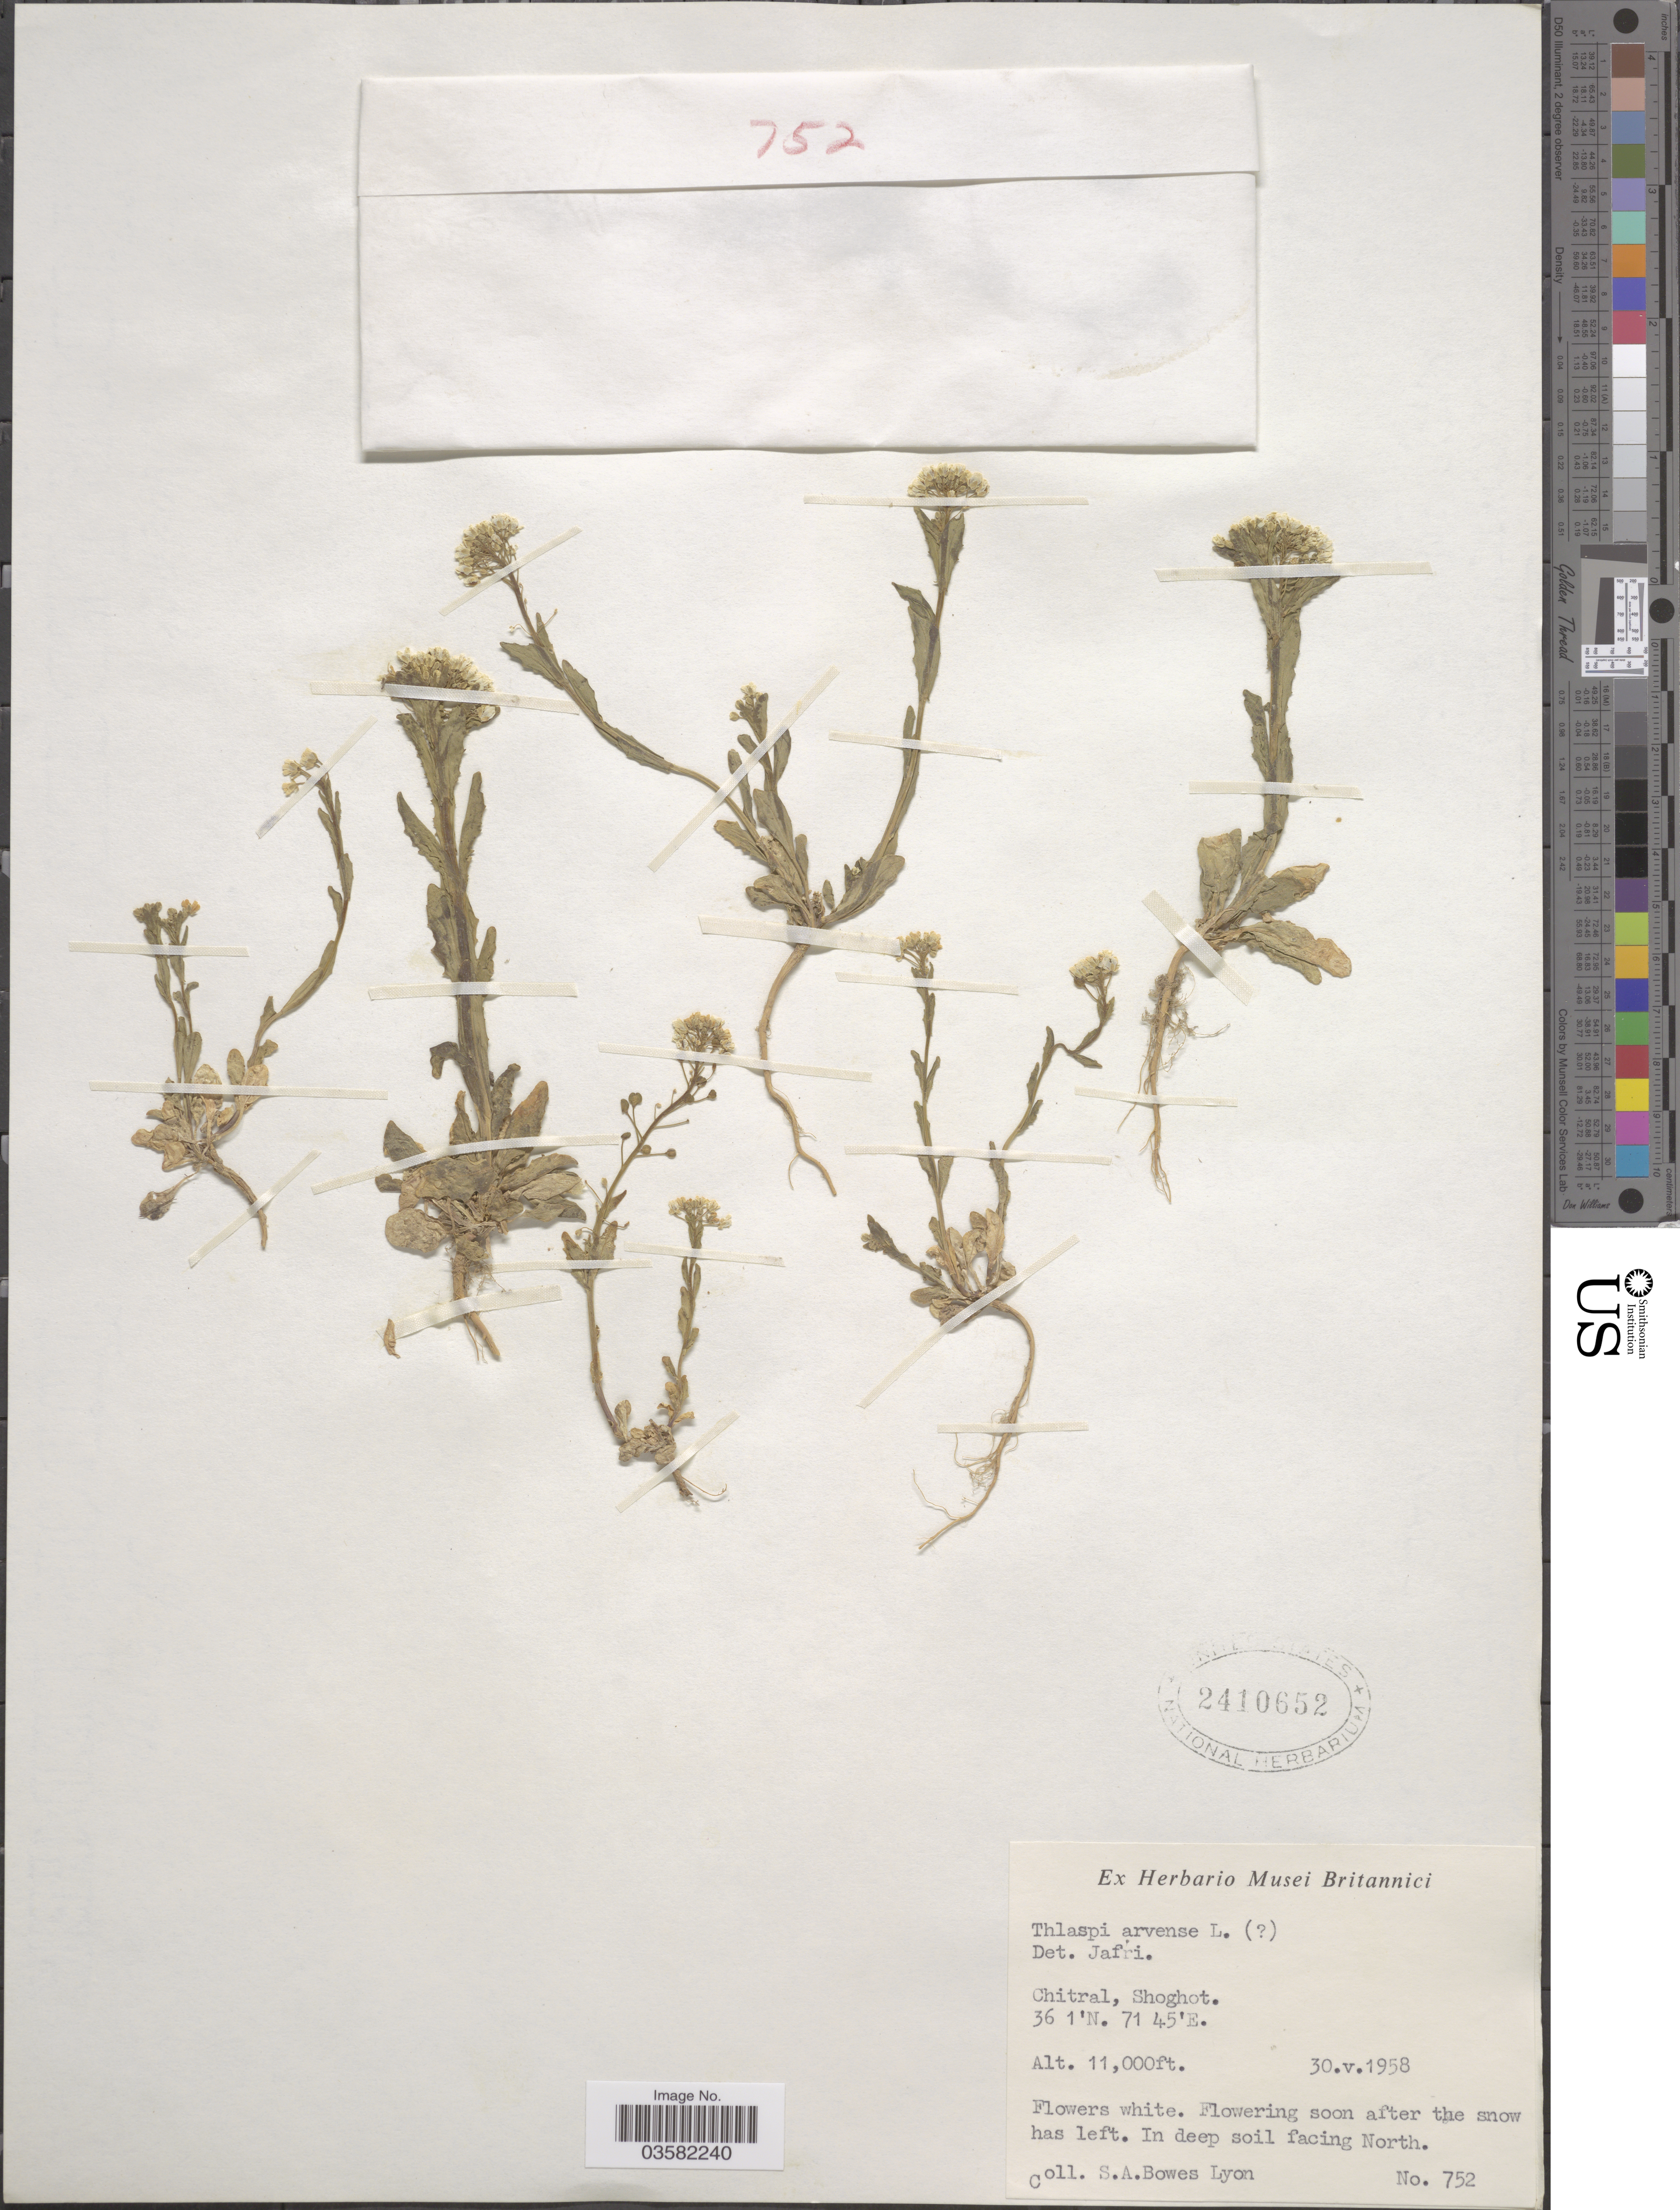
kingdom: Plantae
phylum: Tracheophyta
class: Magnoliopsida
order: Brassicales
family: Brassicaceae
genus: Thlaspi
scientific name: Thlaspi arvense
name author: L.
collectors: S. Bowes Lyon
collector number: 752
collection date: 1958-05-30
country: Pakistan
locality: Chitral, Shoghot.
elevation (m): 3353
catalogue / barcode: US 2410652